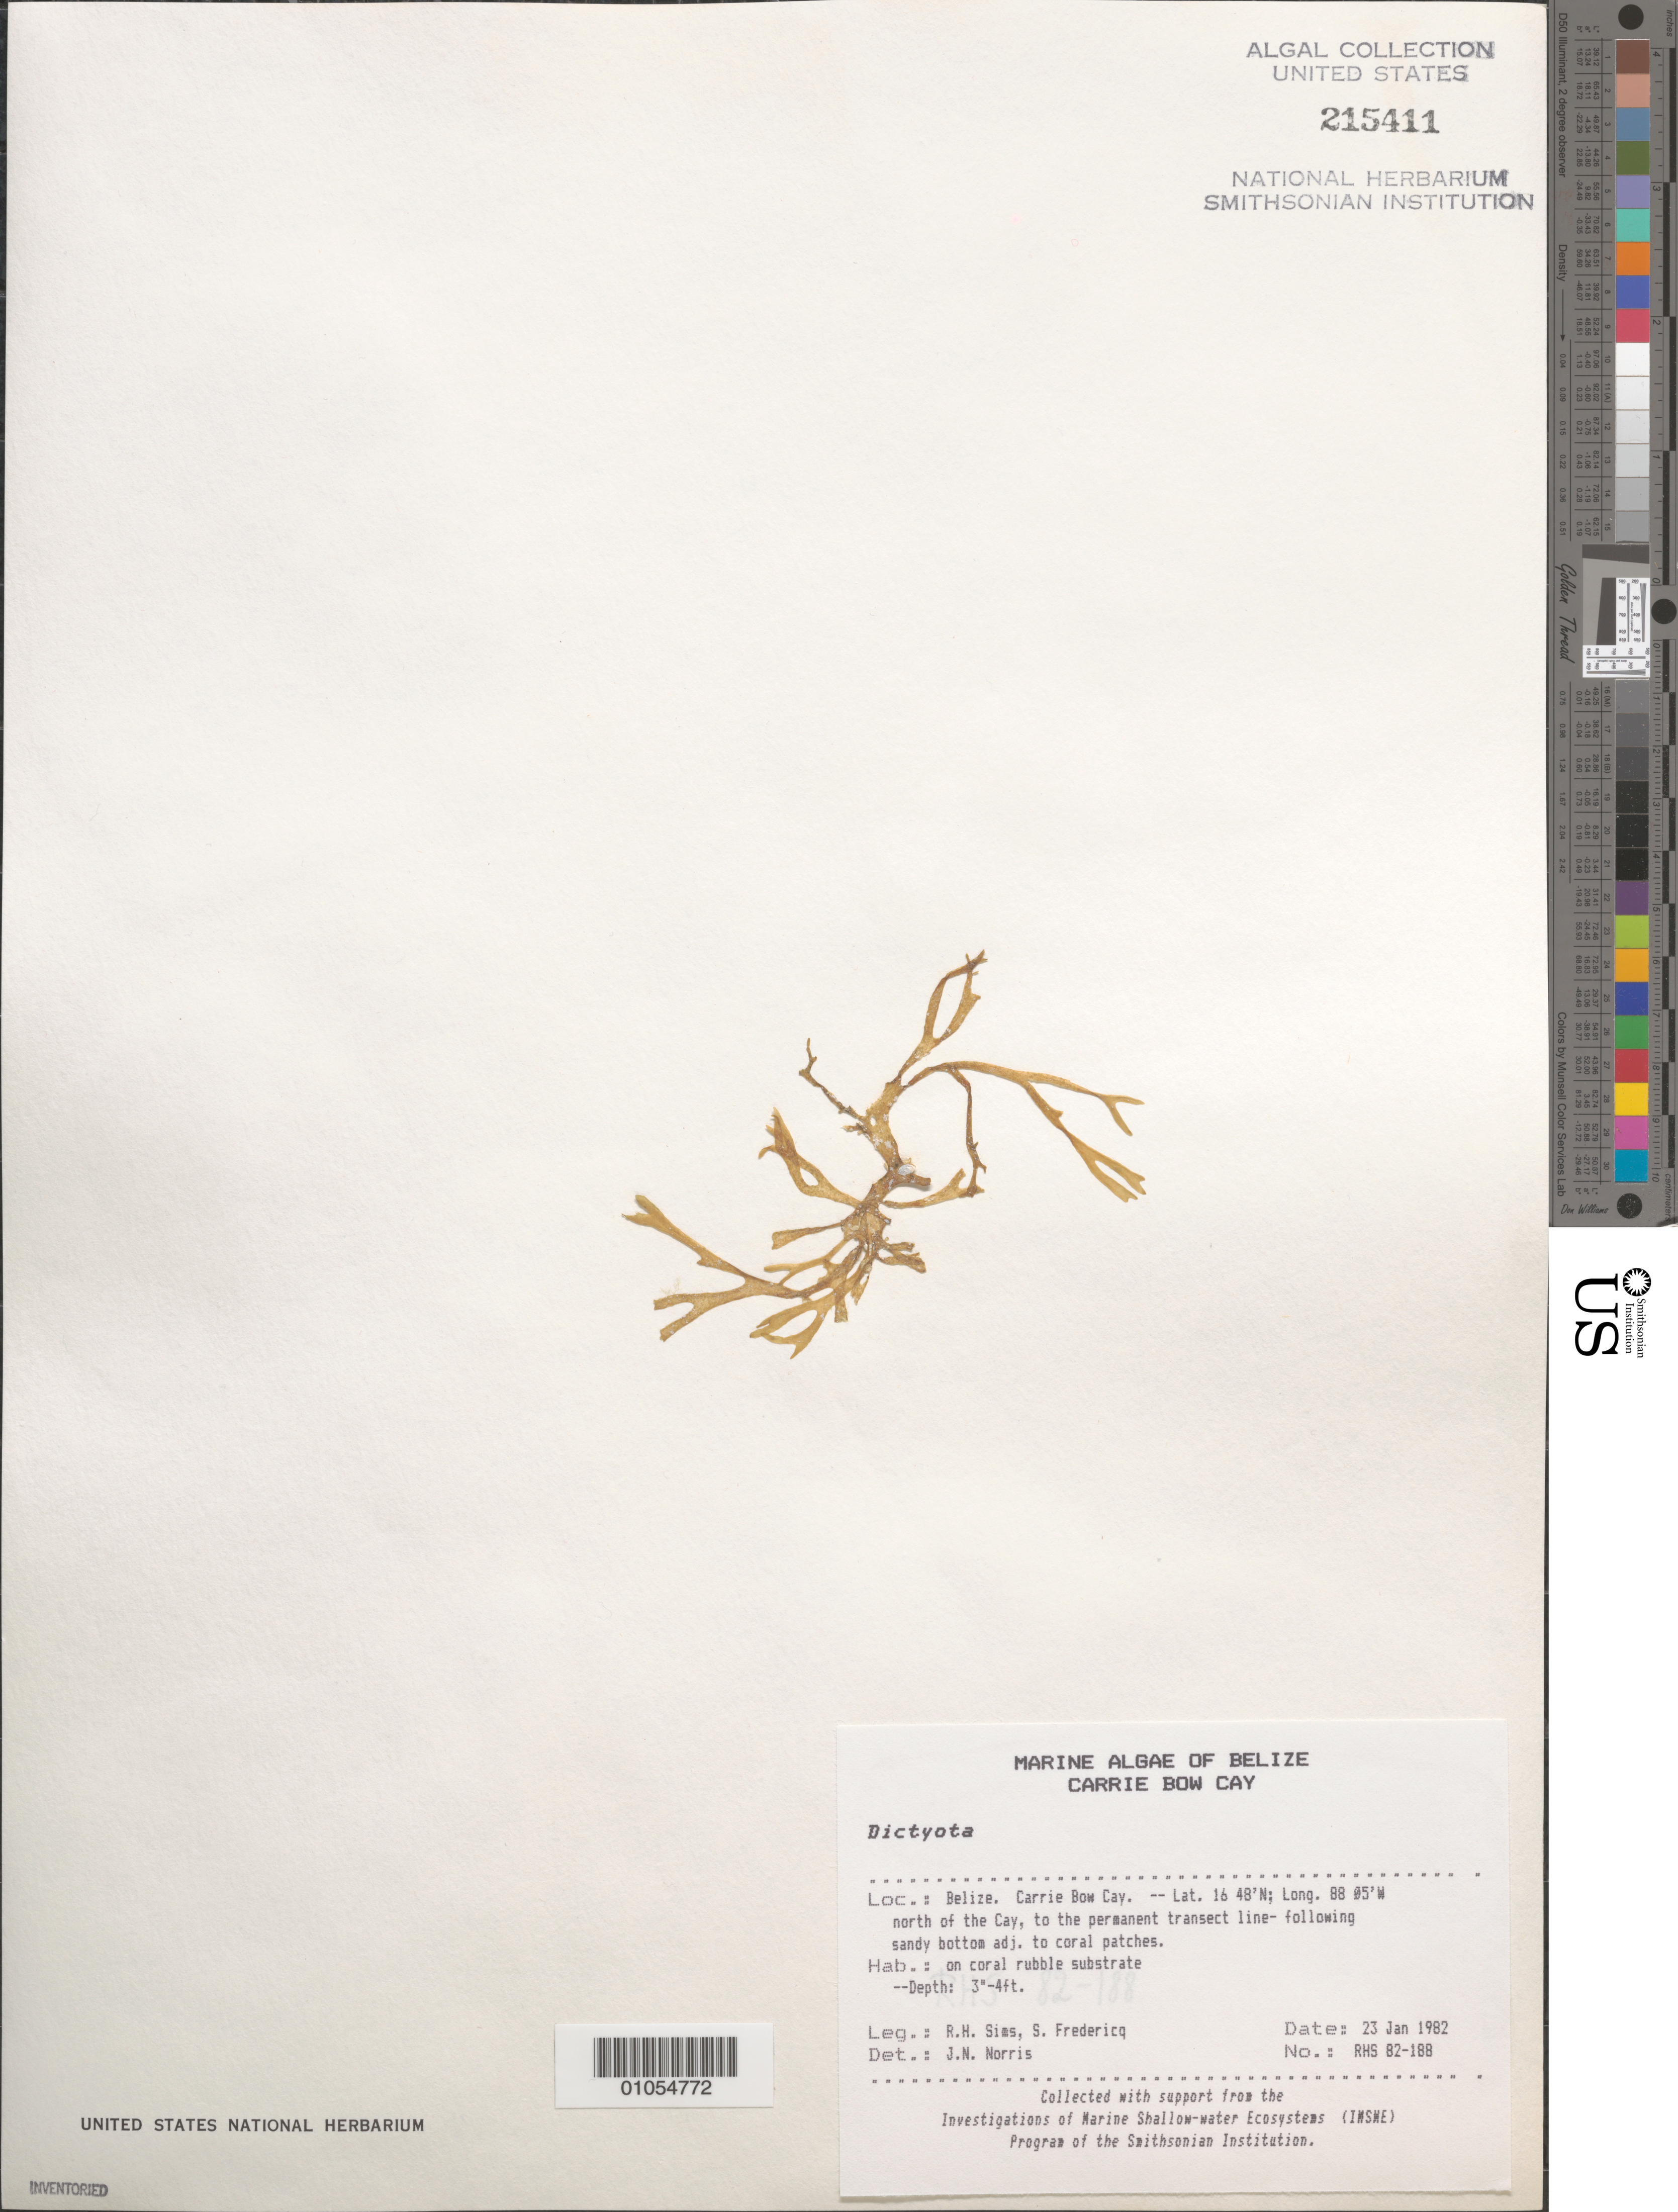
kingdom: Chromista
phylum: Ochrophyta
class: Phaeophyceae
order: Dictyotales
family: Dictyotaceae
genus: Dictyota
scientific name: Dictyota sp.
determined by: Norris, James N.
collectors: R. H. Sims & S. Fredericq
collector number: RHS 82-188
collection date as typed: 23 Jan 1982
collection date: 1982-01-23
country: Belize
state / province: Stann Creek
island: Carrie Bow Cay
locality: North of the cay, to the permanent transect line-following sandy bottom adjacent to coral patches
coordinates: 16 48'N, 88 05'W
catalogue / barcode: US 215411